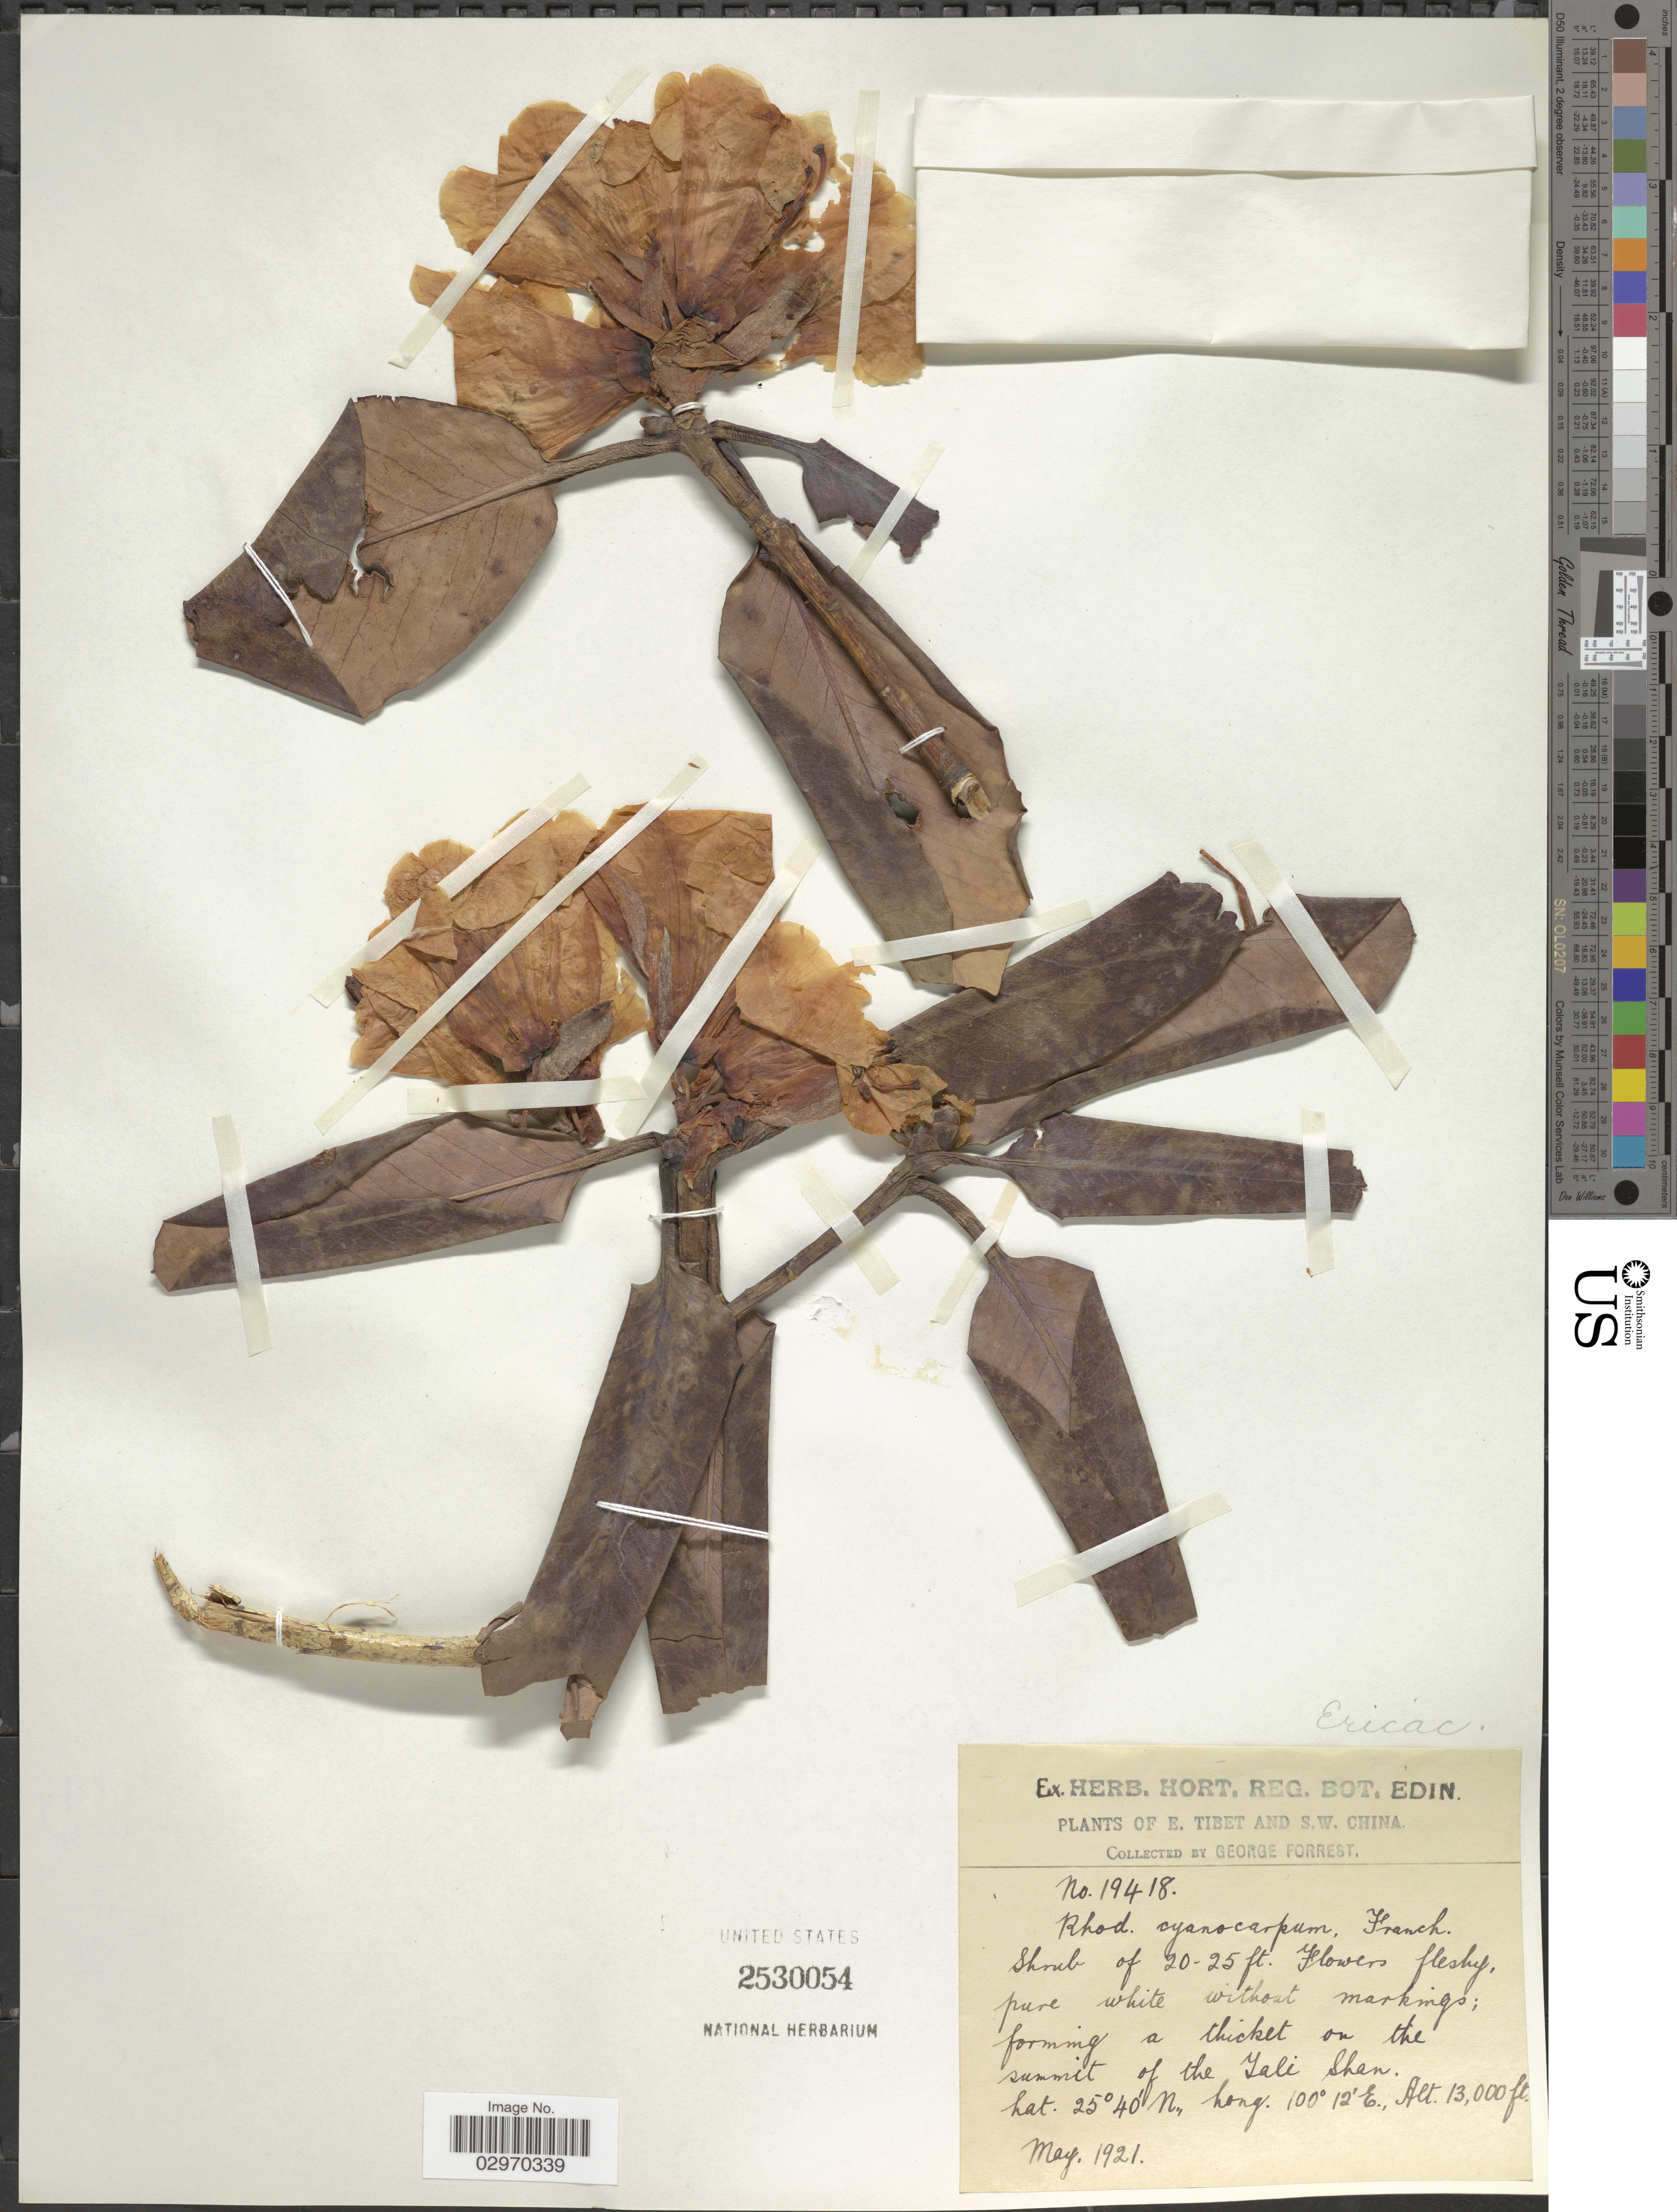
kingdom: Plantae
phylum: Tracheophyta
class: Magnoliopsida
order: Ericales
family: Ericaceae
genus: Rhododendron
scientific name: Rhododendron cyanocarpum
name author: (Franch.) Franch. ex W.W. Sm.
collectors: G. Forrest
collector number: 19418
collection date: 1921-05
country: China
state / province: Xizang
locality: E. Tibet and S.W. China, forming a thicket on the summit of the Yali Shan.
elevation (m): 3962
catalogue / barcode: US 2530054